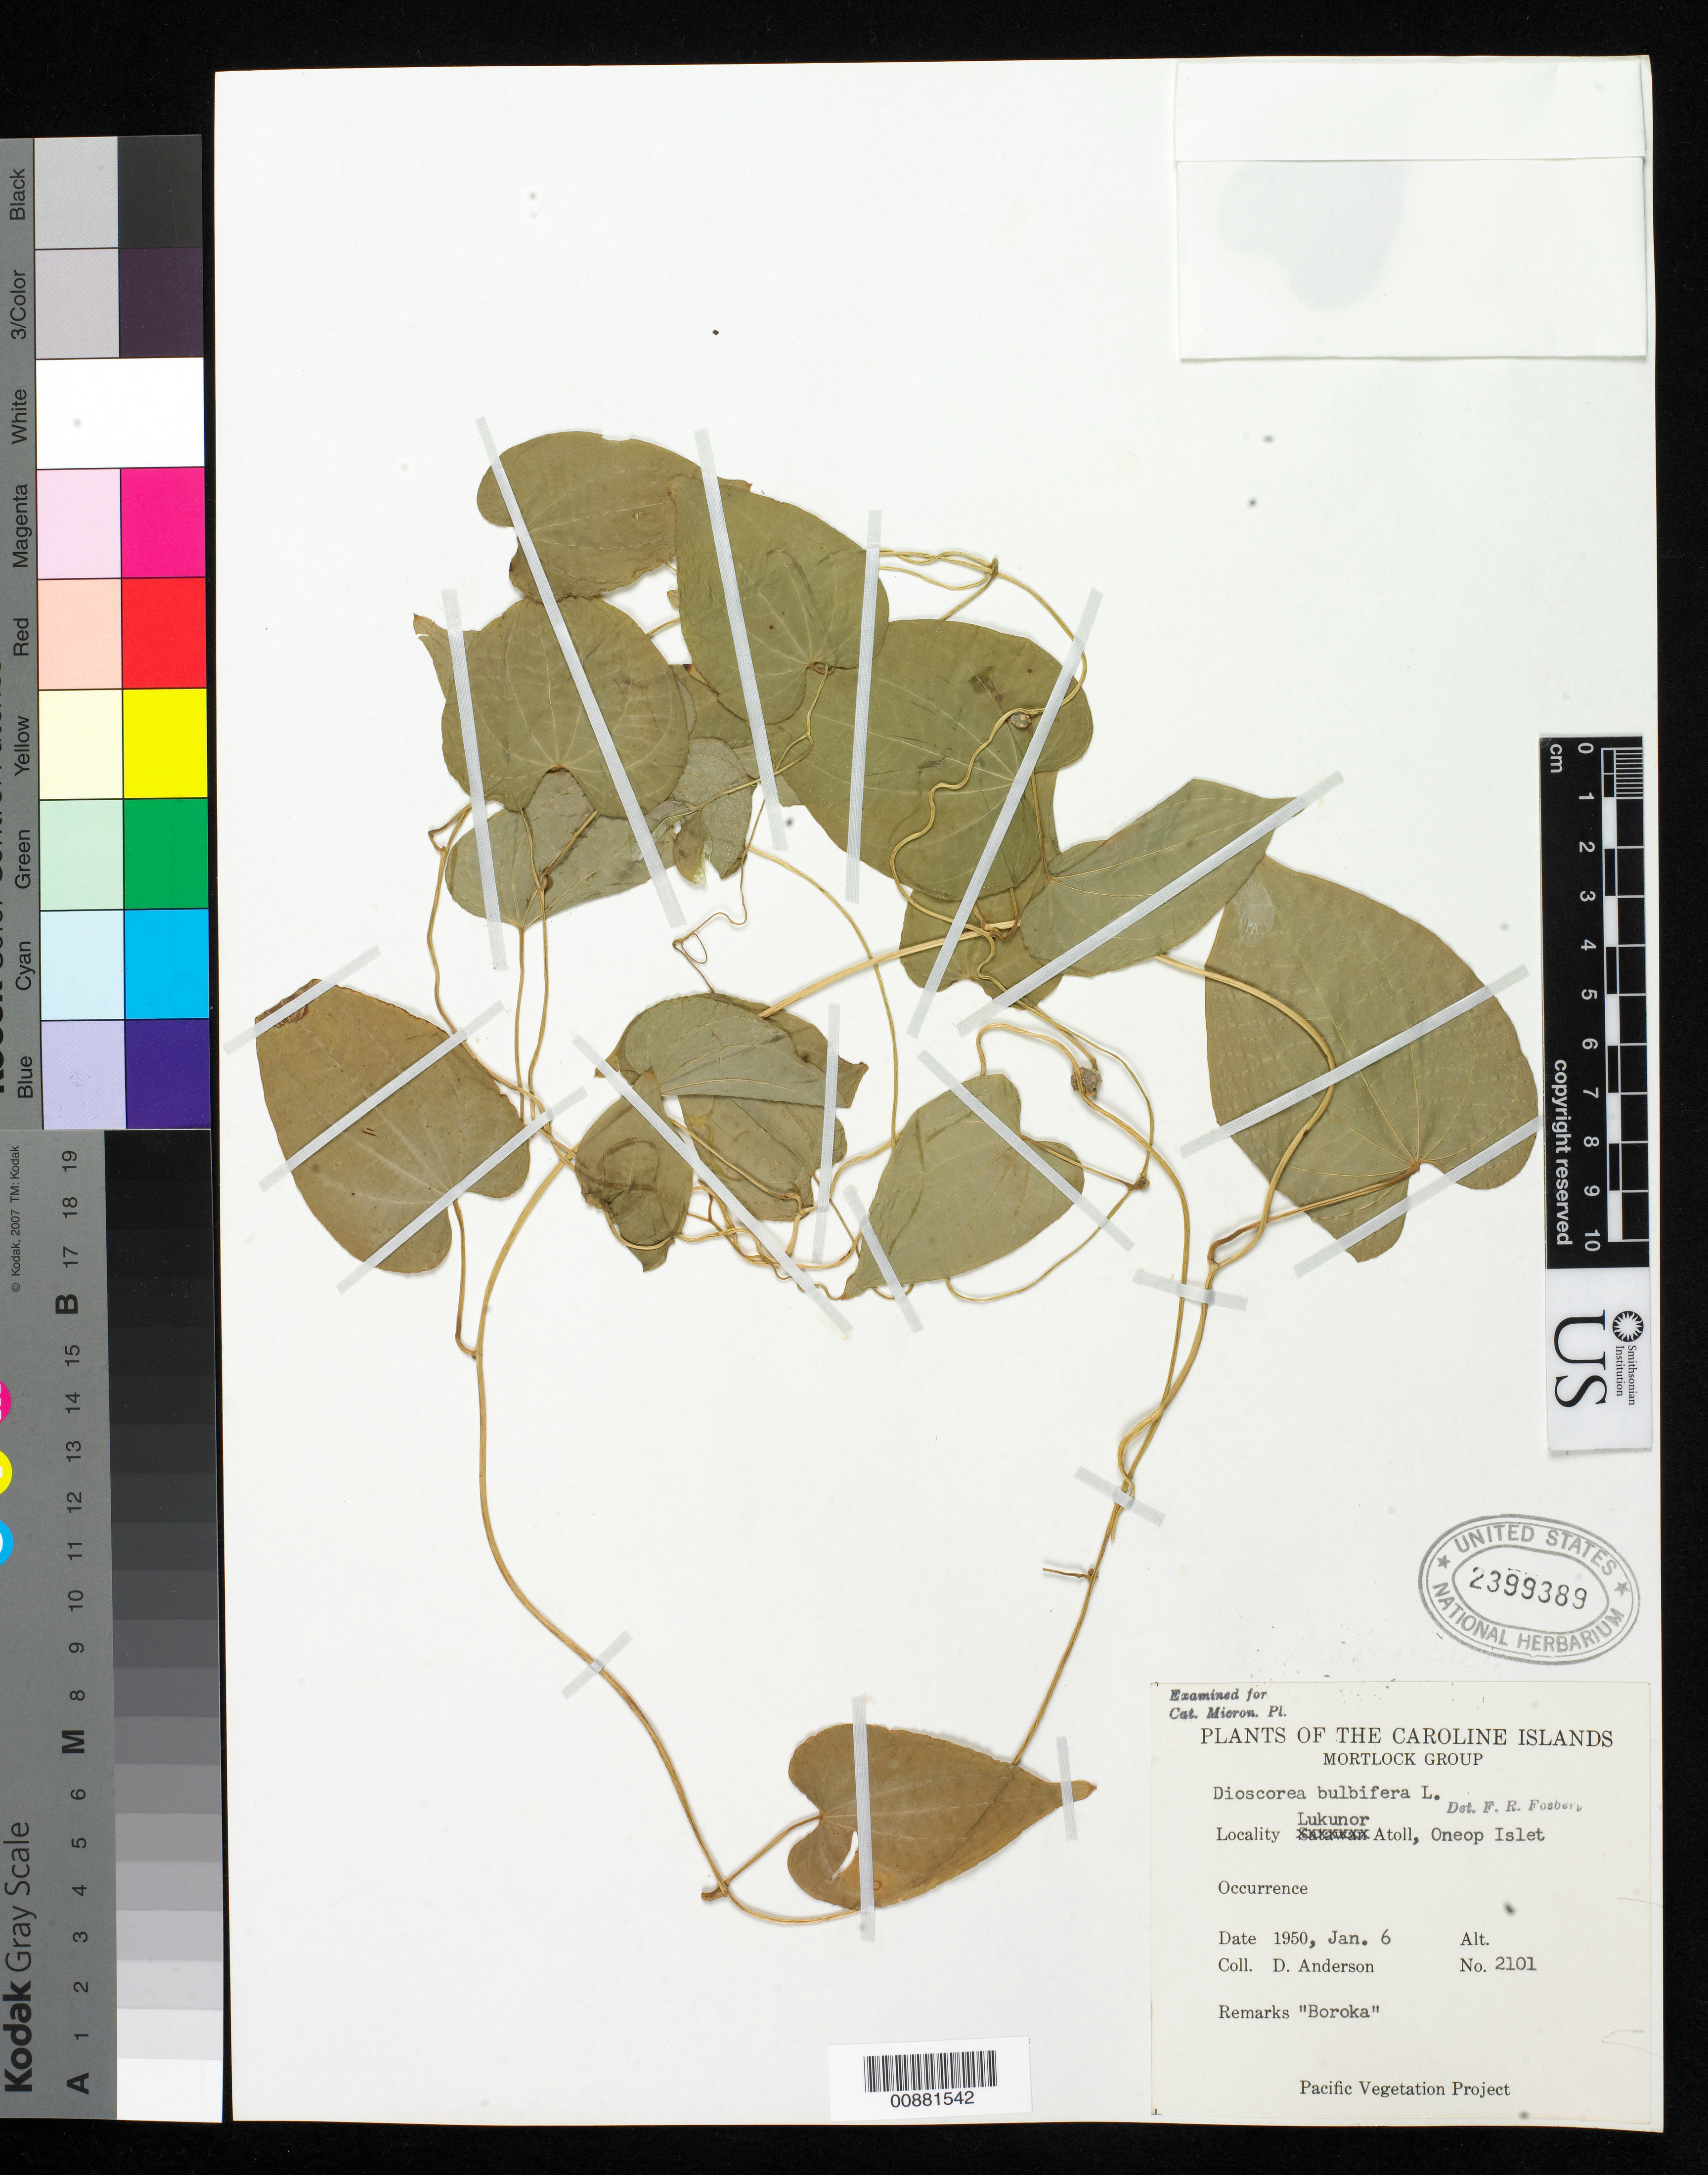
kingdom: Plantae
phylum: Tracheophyta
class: Liliopsida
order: Dioscoreales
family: Dioscoreaceae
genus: Dioscorea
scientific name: Dioscorea bulbifera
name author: L.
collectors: D. Anderson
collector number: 2101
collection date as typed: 06 Jan 1950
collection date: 1950-01-06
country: Micronesia, Federated States of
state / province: Truk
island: Lukunor Atoll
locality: Oneop Islet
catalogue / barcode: US 2399389